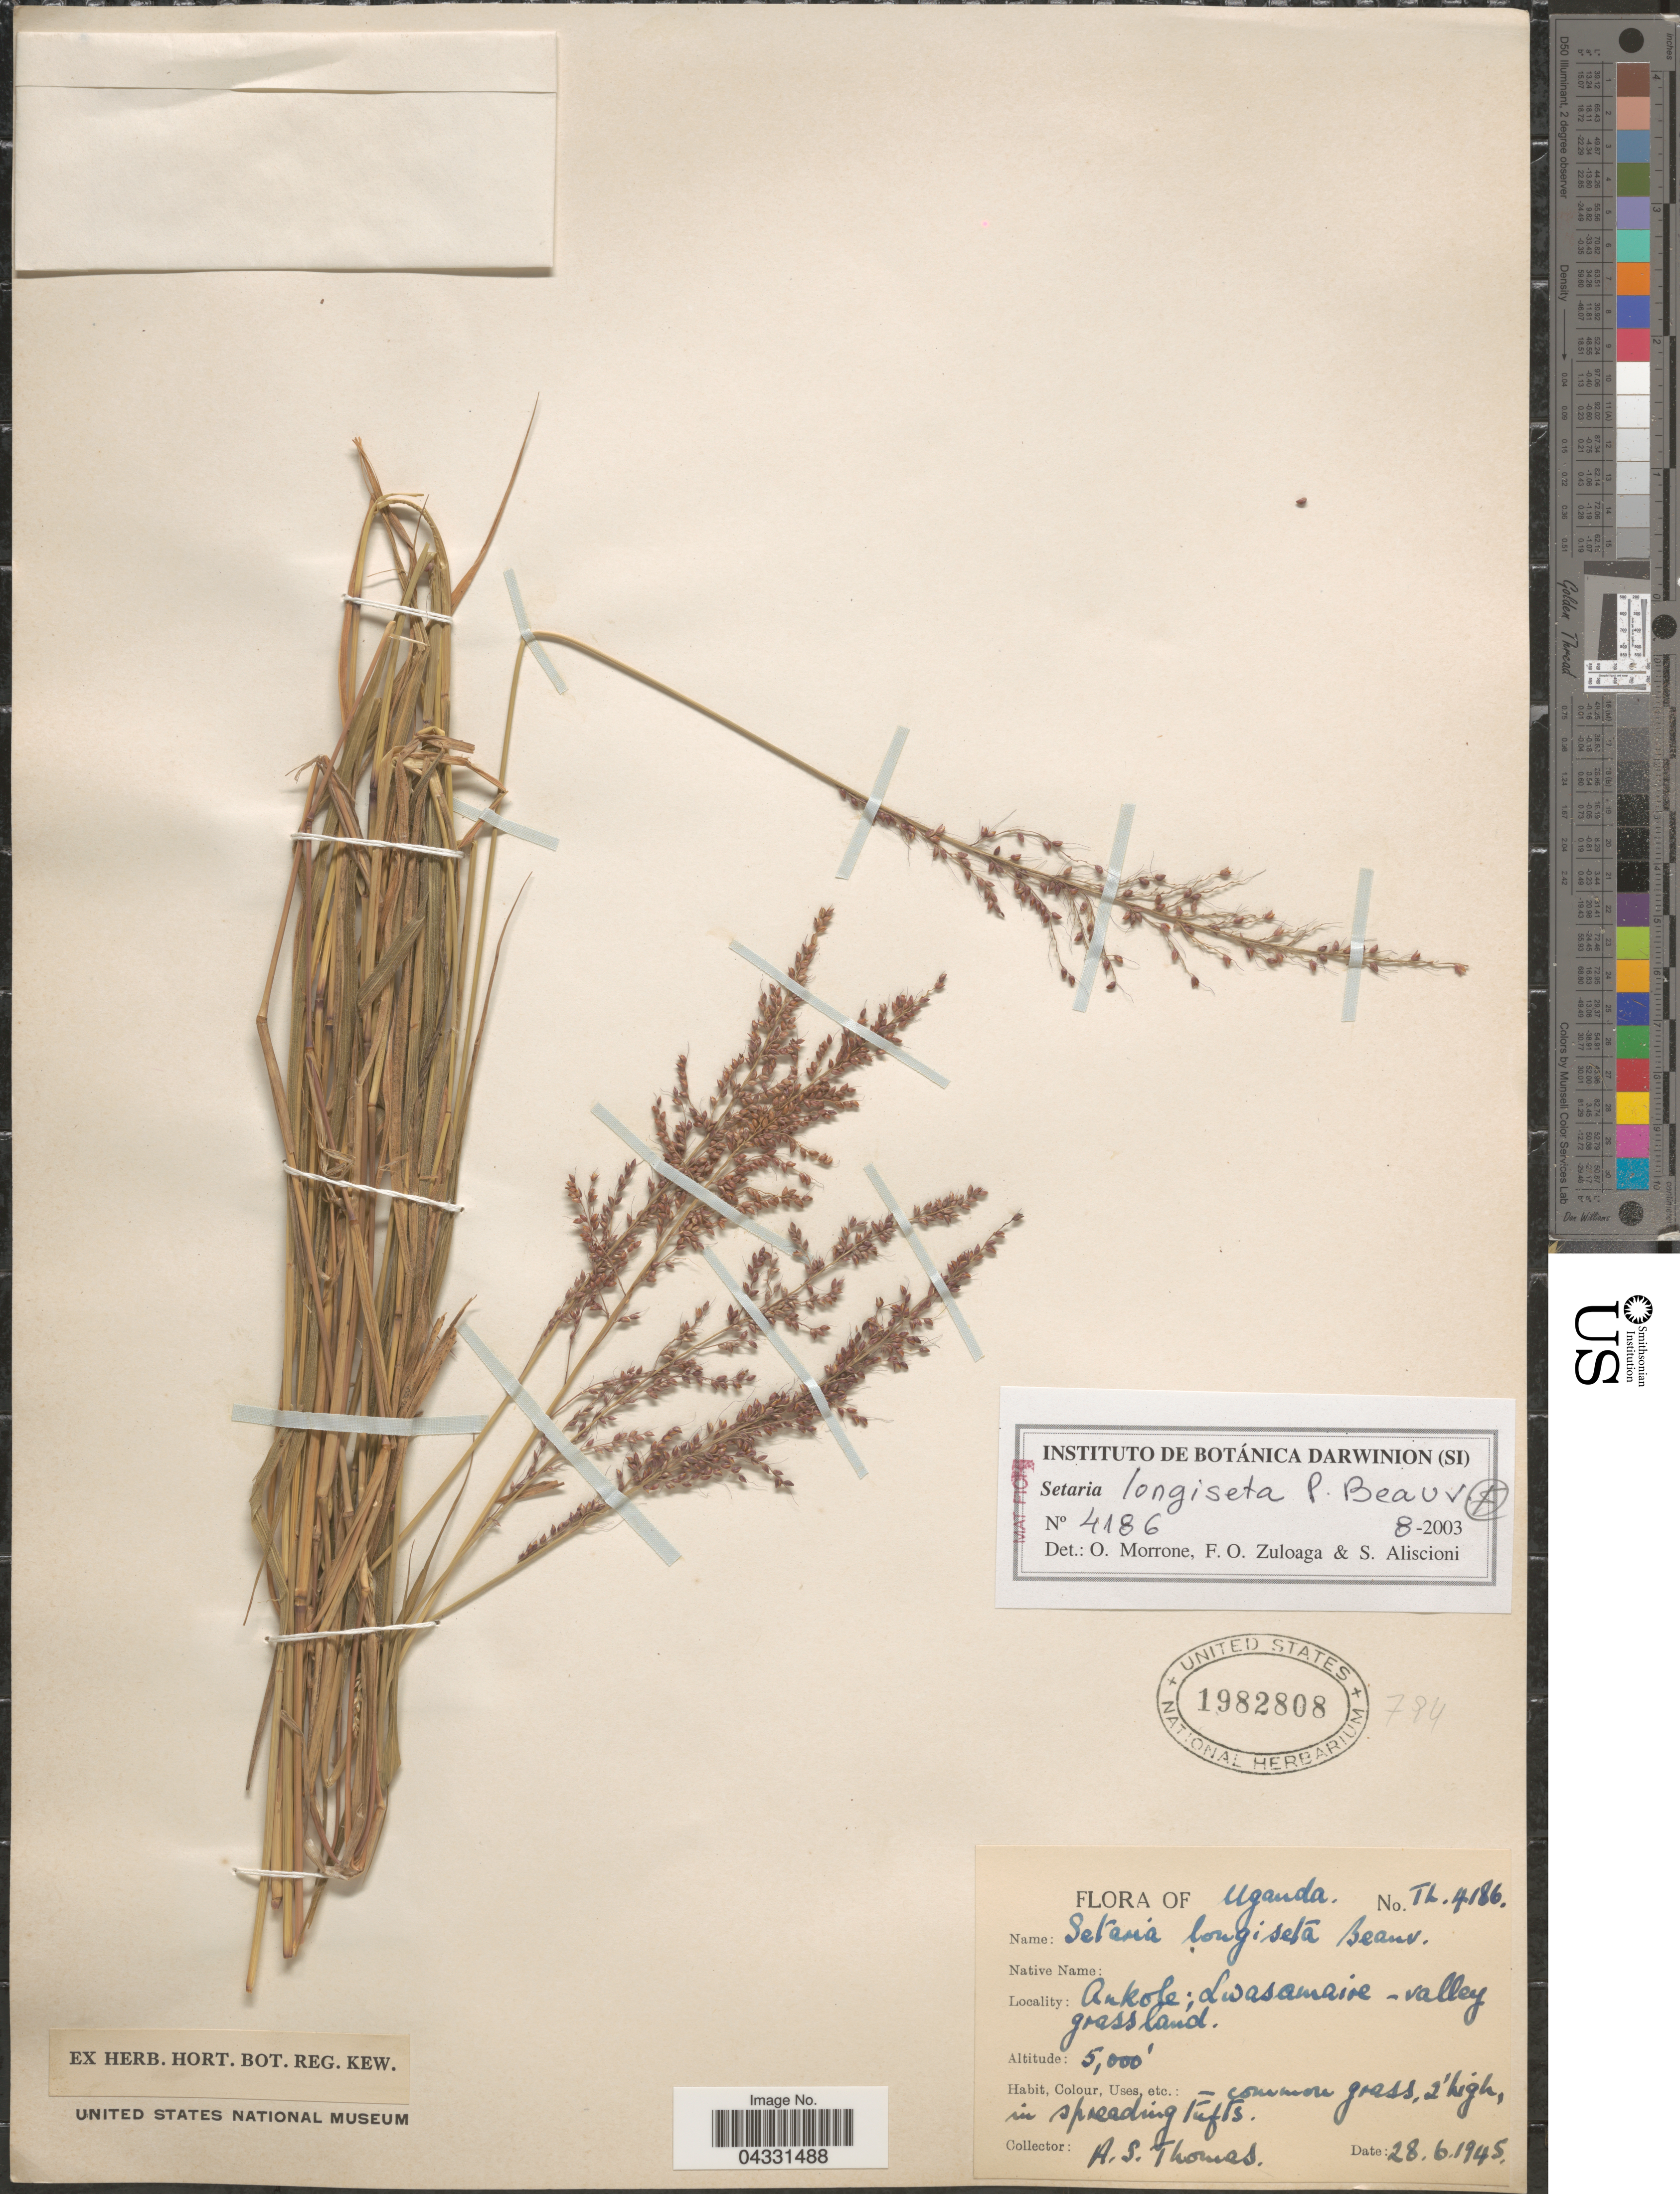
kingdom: Plantae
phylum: Tracheophyta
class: Liliopsida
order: Poales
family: Poaceae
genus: Setaria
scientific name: Setaria longiseta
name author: P. Beauv.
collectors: A. Thomas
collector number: Th.4186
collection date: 1945-06-28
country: Uganda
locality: Ankole; Lwasamaire - valley grassland.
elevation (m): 1524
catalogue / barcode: US 1982808